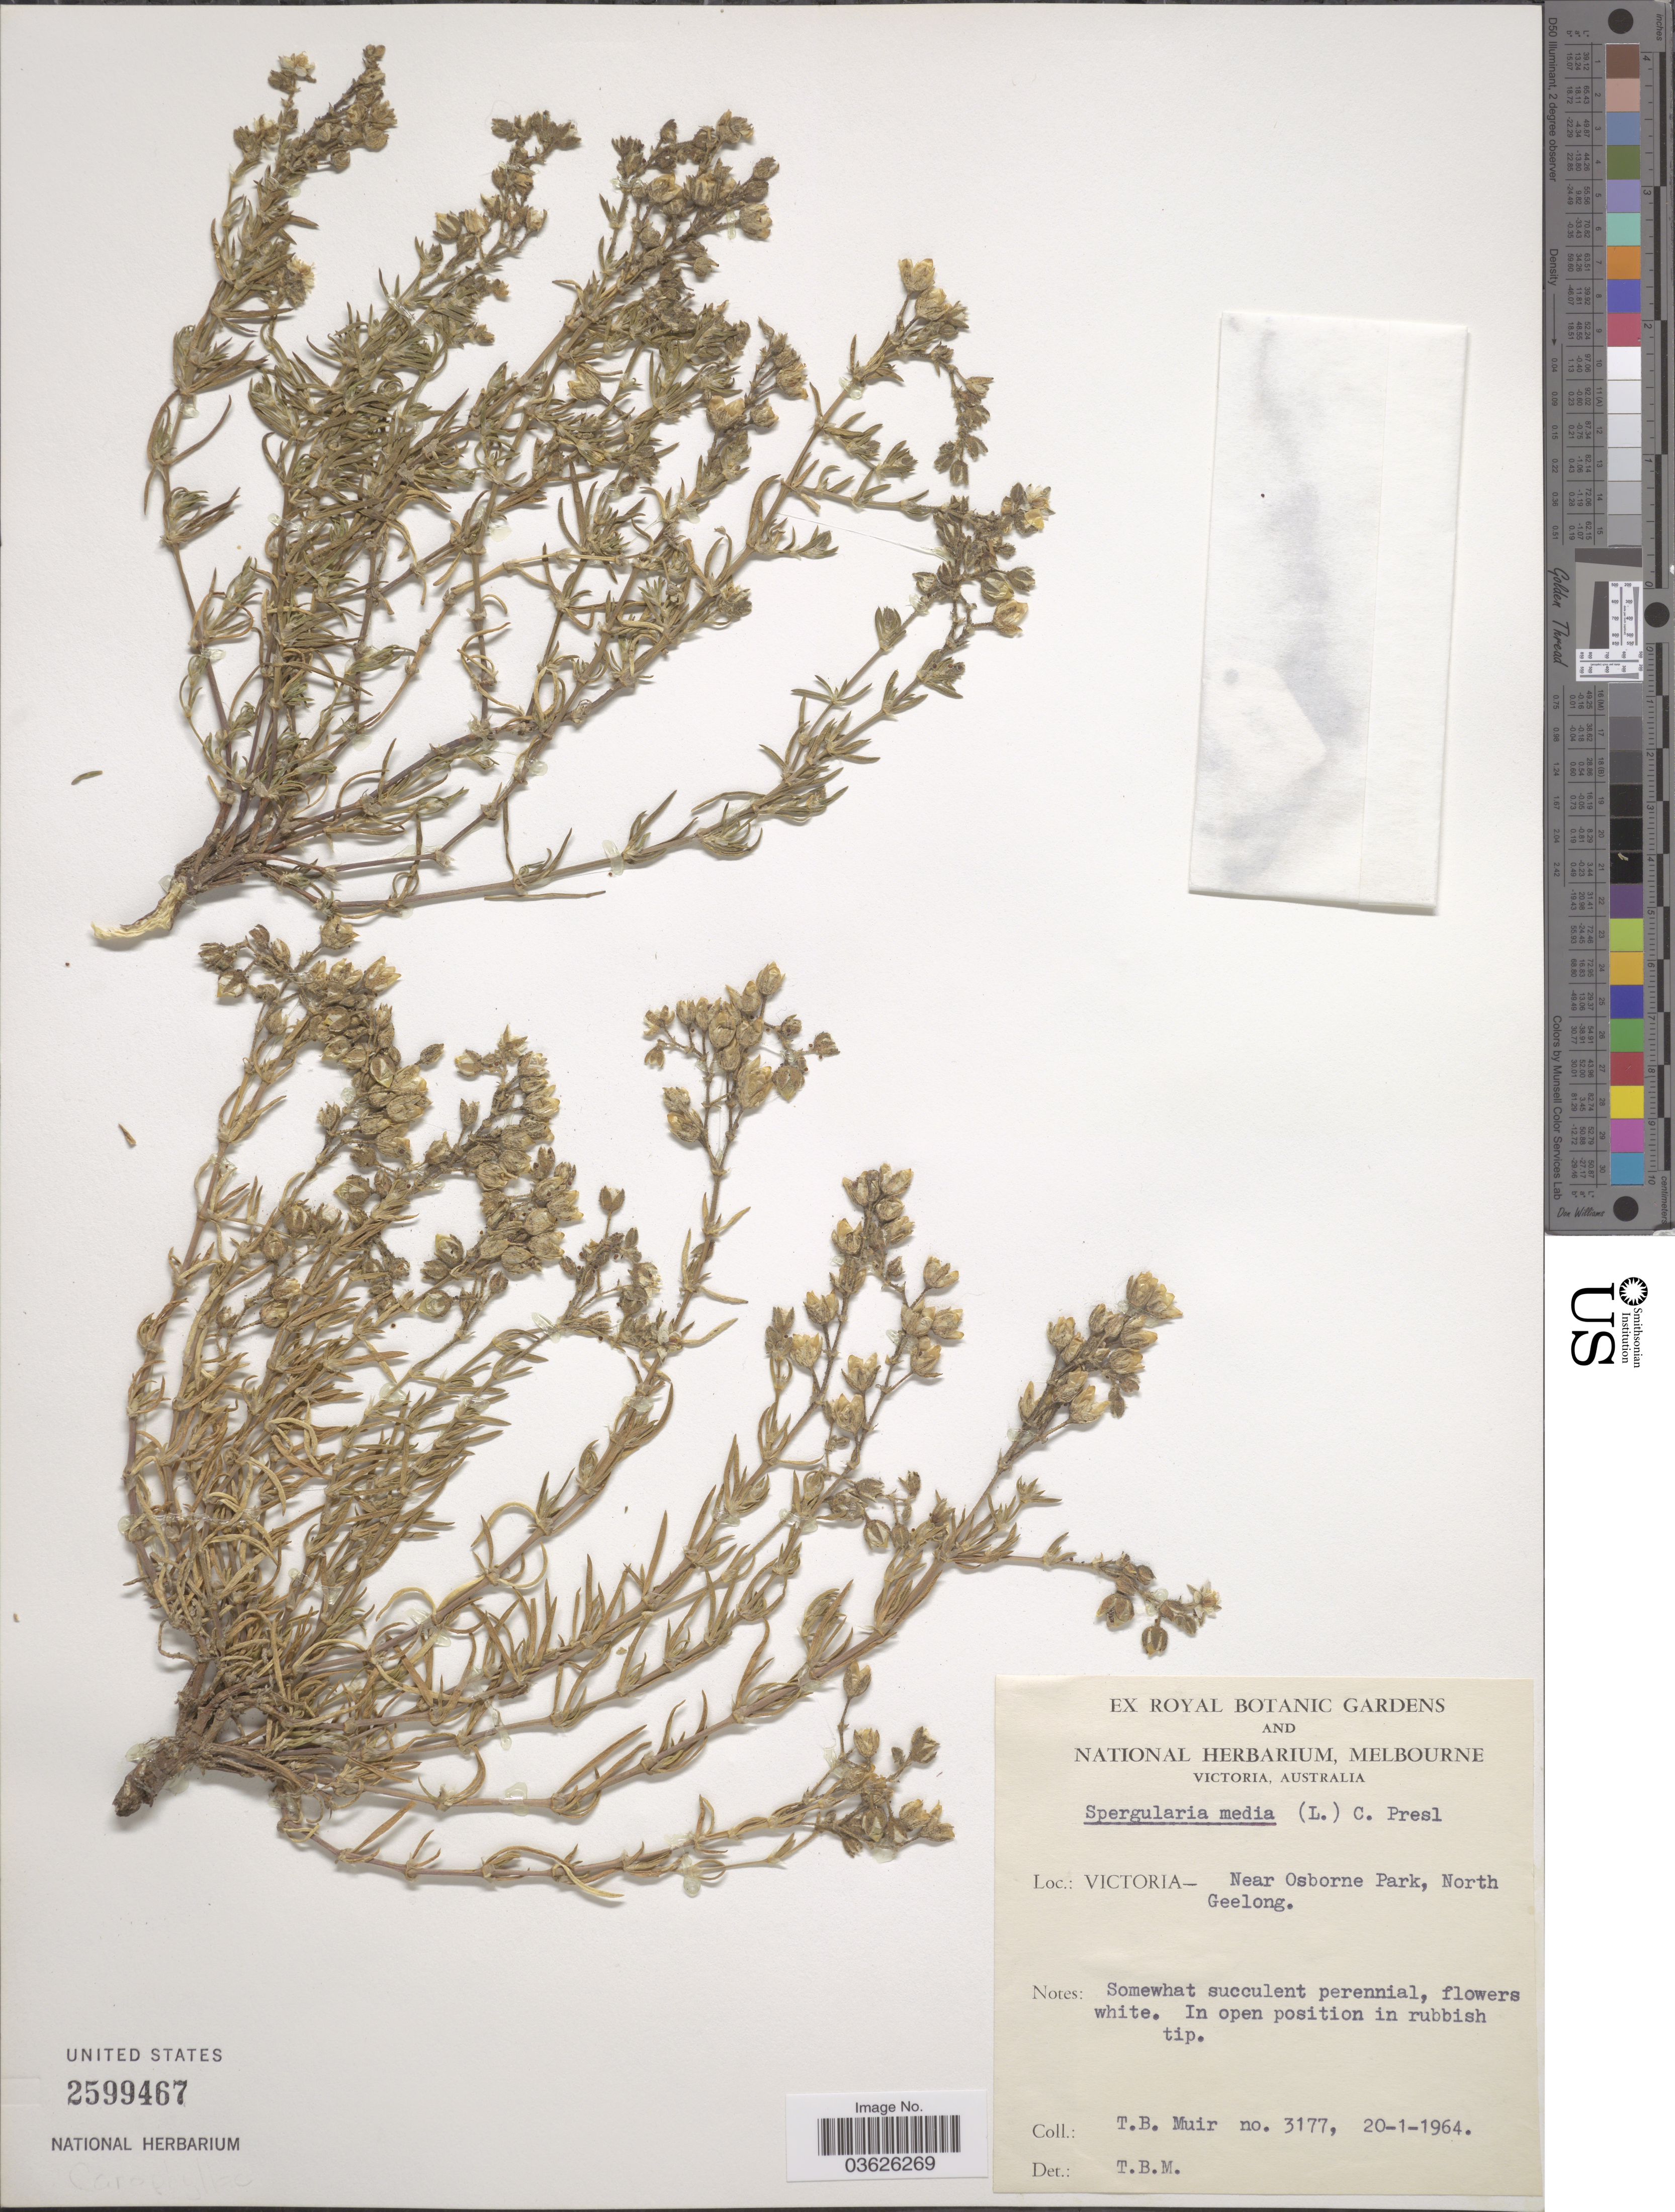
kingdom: Plantae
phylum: Tracheophyta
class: Magnoliopsida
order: Caryophyllales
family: Caryophyllaceae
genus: Spergularia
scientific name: Spergularia media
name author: (L.) C. Presl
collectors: T. Muir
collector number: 3177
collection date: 1964-01-20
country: Australia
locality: Victoria. Near Osborne Park, North Geelong.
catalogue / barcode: US 2599467